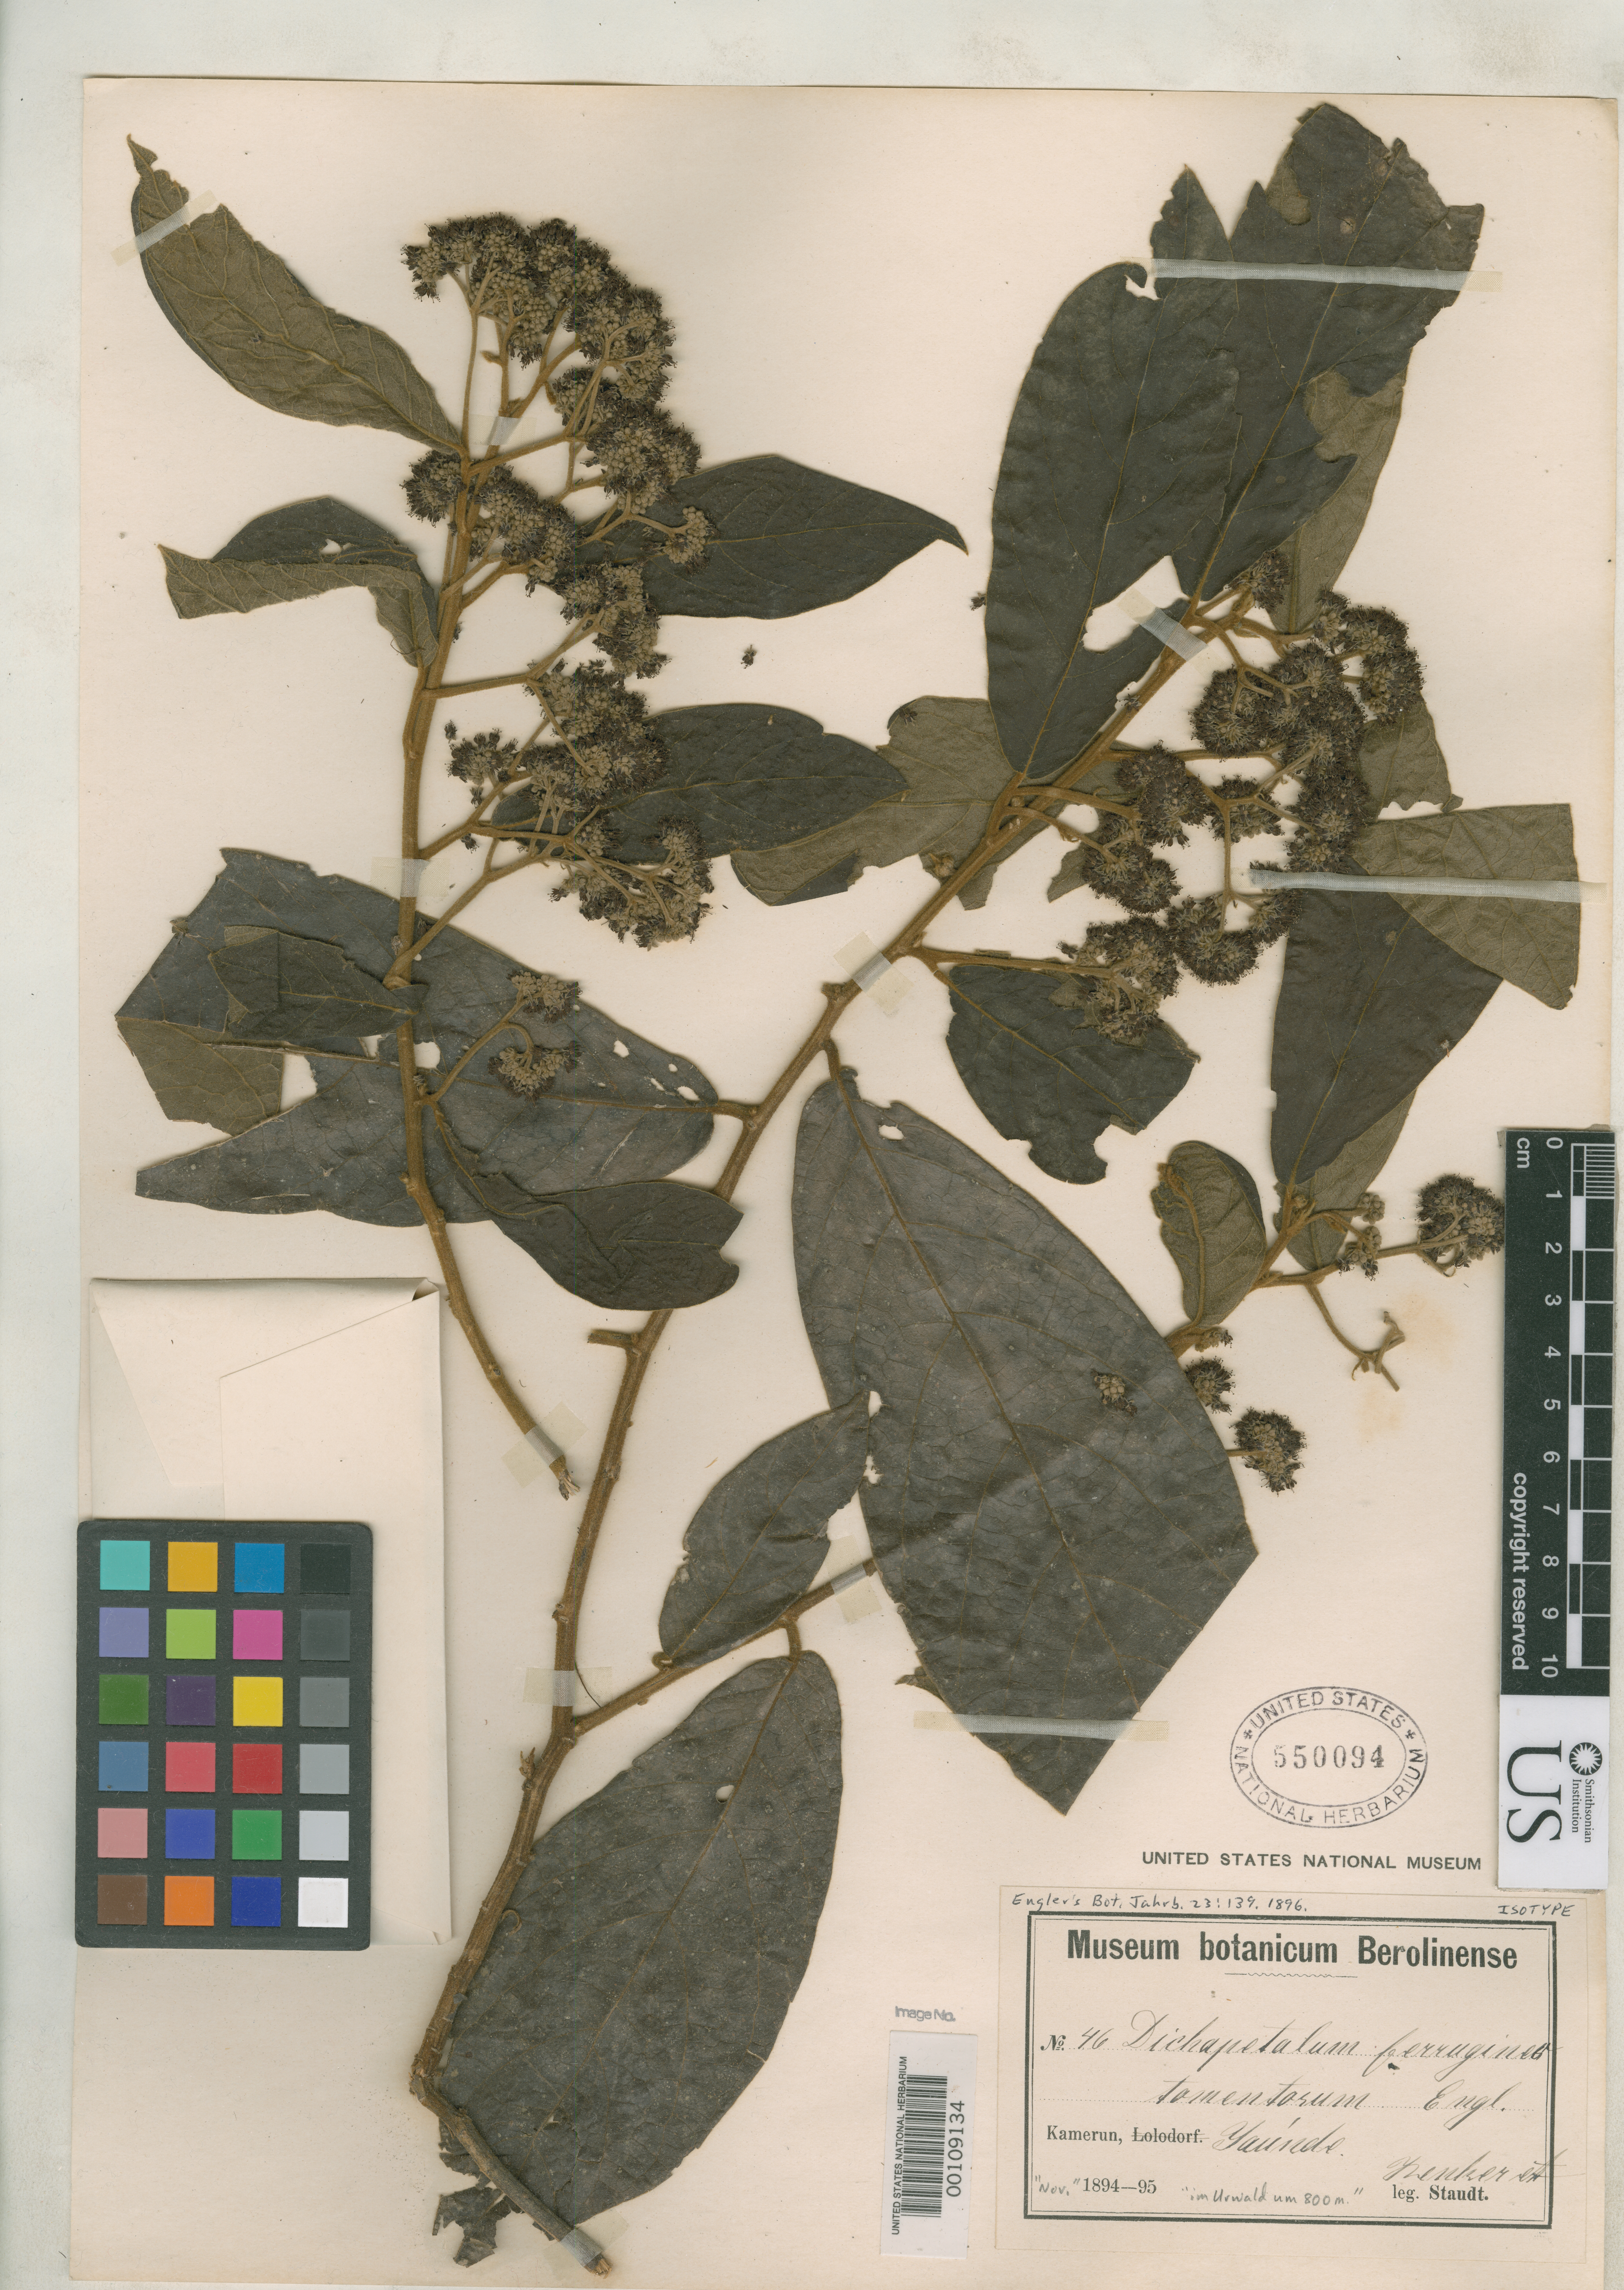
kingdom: Plantae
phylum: Tracheophyta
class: Magnoliopsida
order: Malpighiales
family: Dichapetalaceae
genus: Dichapetalum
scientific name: Dichapetalum ferrugineotomentosum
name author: Engl.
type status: Isotype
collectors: G. A. Zenker & A. Staudt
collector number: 46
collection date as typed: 1894 to -- --- 1895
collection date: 1894/1895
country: Cameroon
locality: Yaounde.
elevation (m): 800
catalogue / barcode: US 550094